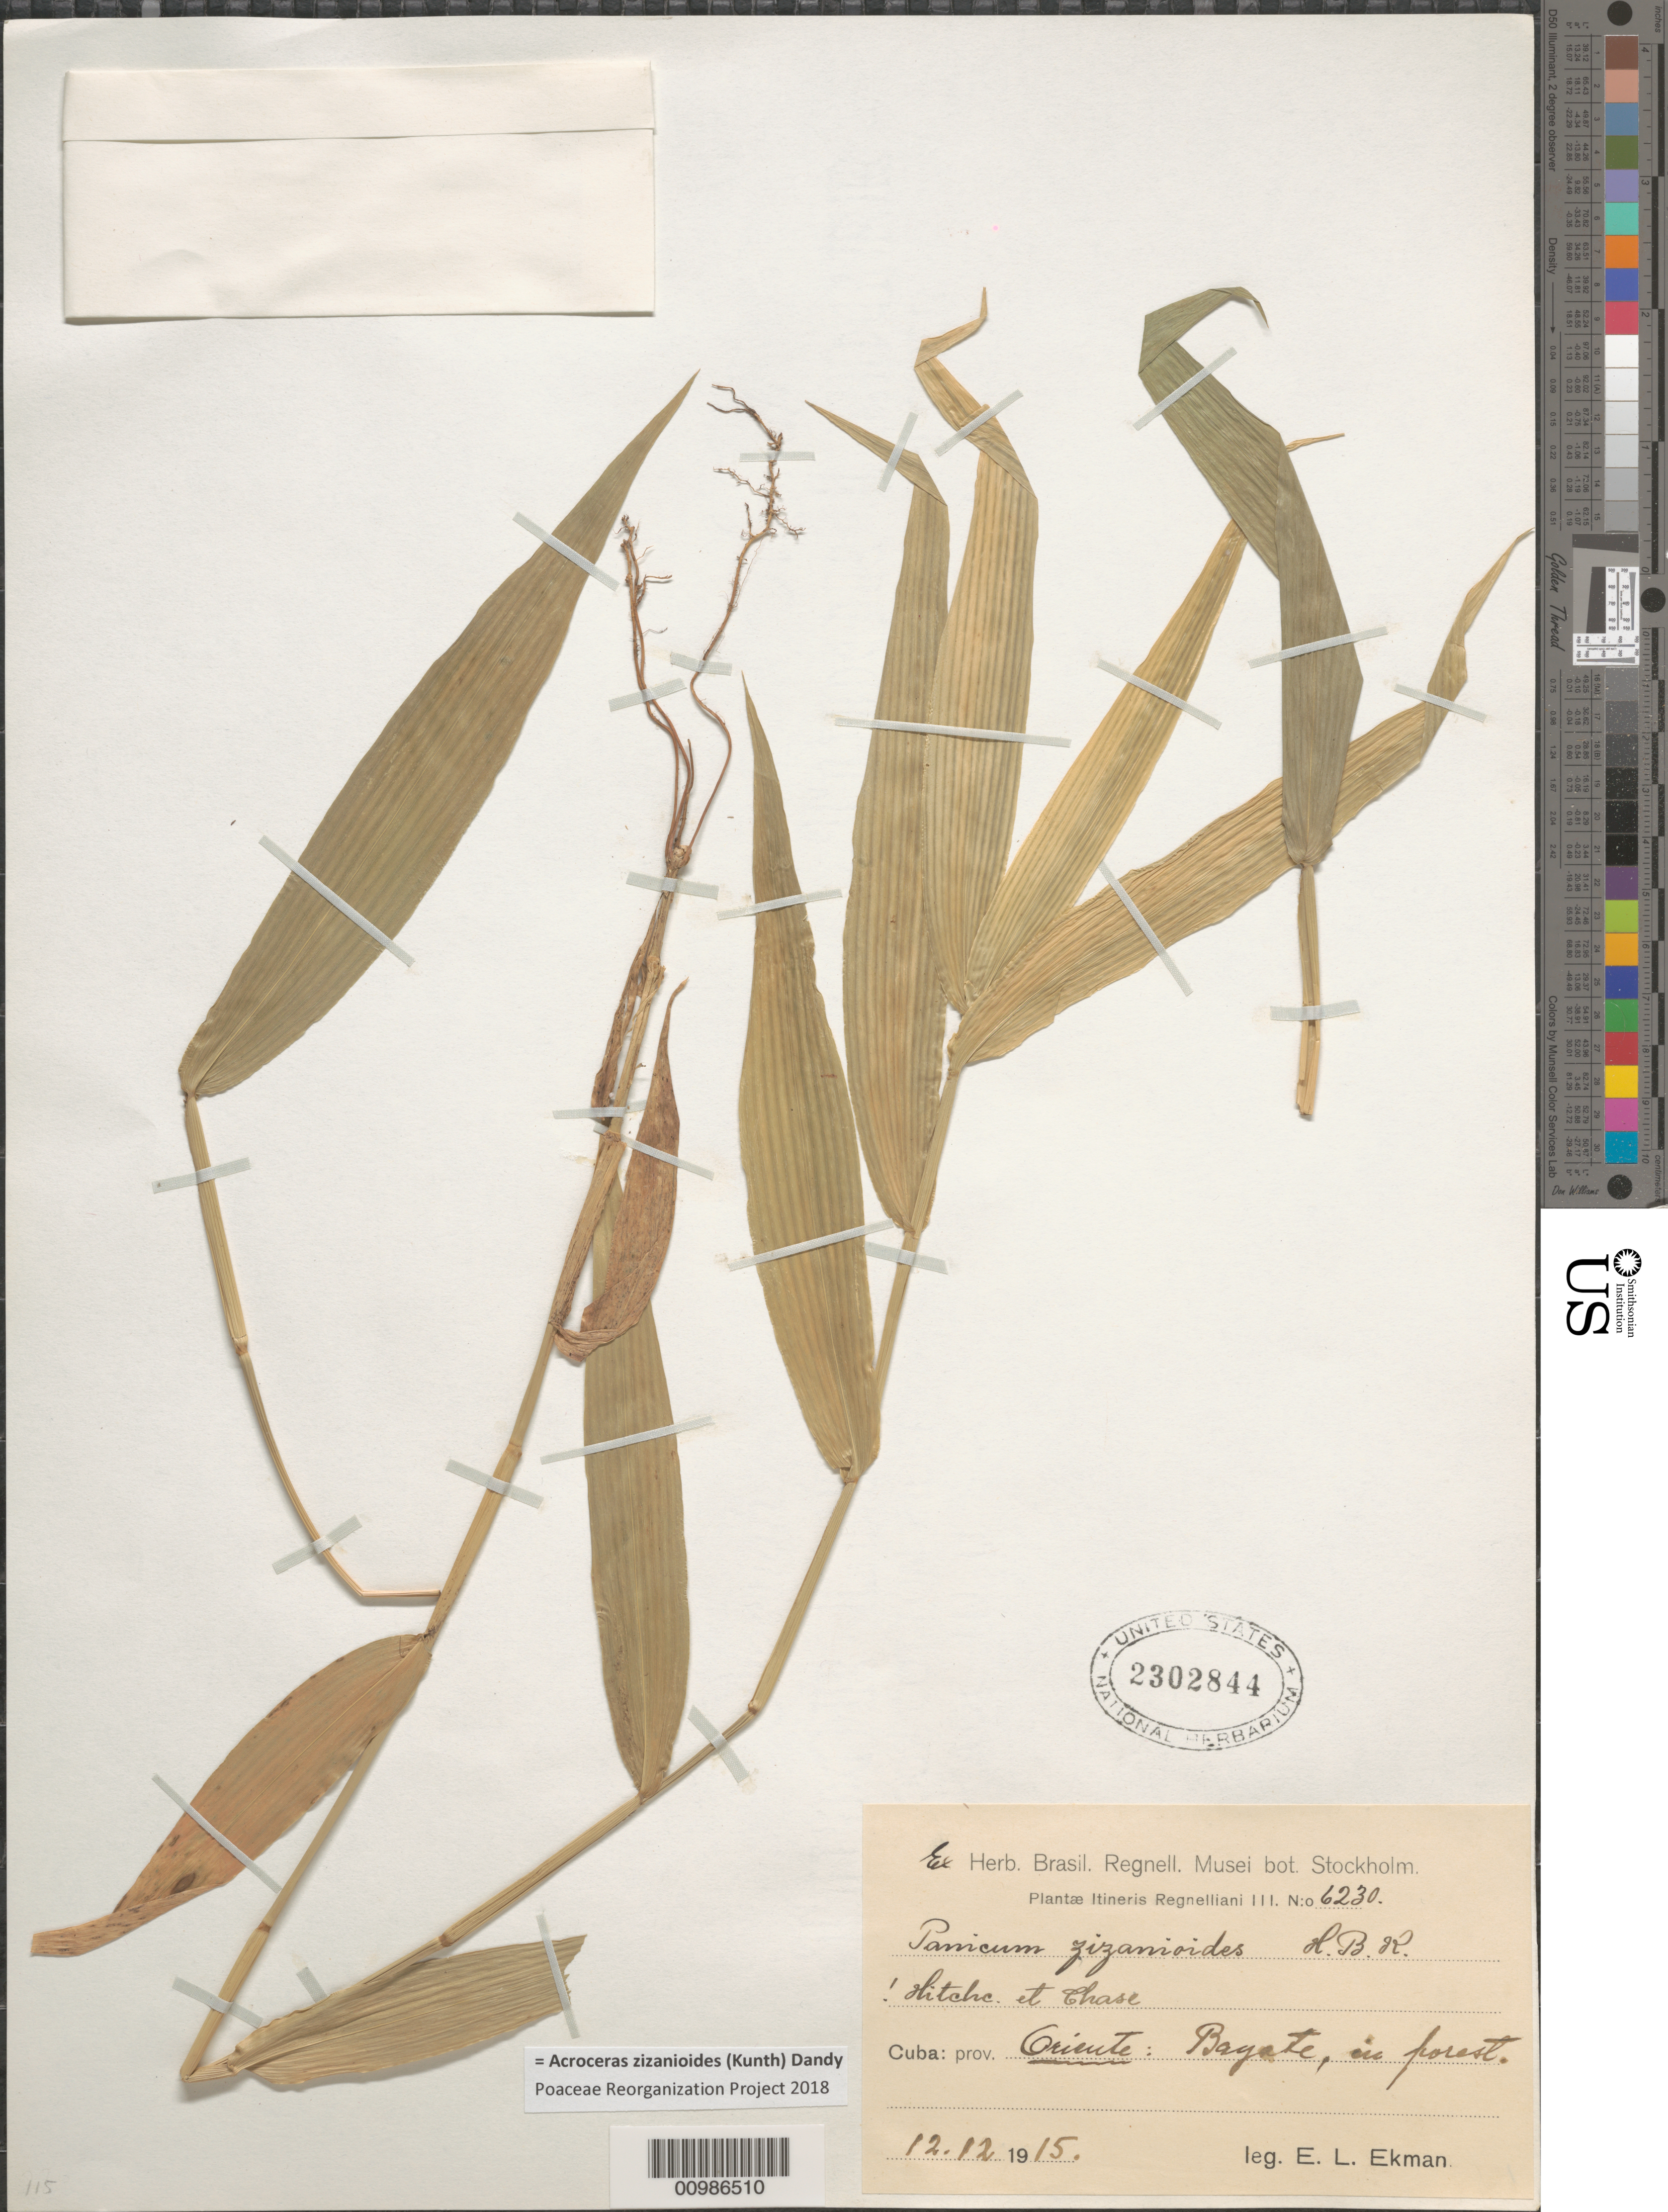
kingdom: Plantae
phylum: Tracheophyta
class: Liliopsida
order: Poales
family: Poaceae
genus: Acroceras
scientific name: Acroceras zizanioides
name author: (Kunth) Dandy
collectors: E. L. Ekman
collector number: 6230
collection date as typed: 12 Dec 1915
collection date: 1915-12-12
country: Cuba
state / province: Oriente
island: Cuba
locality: Bayate [Oriente]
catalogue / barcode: US 2302844